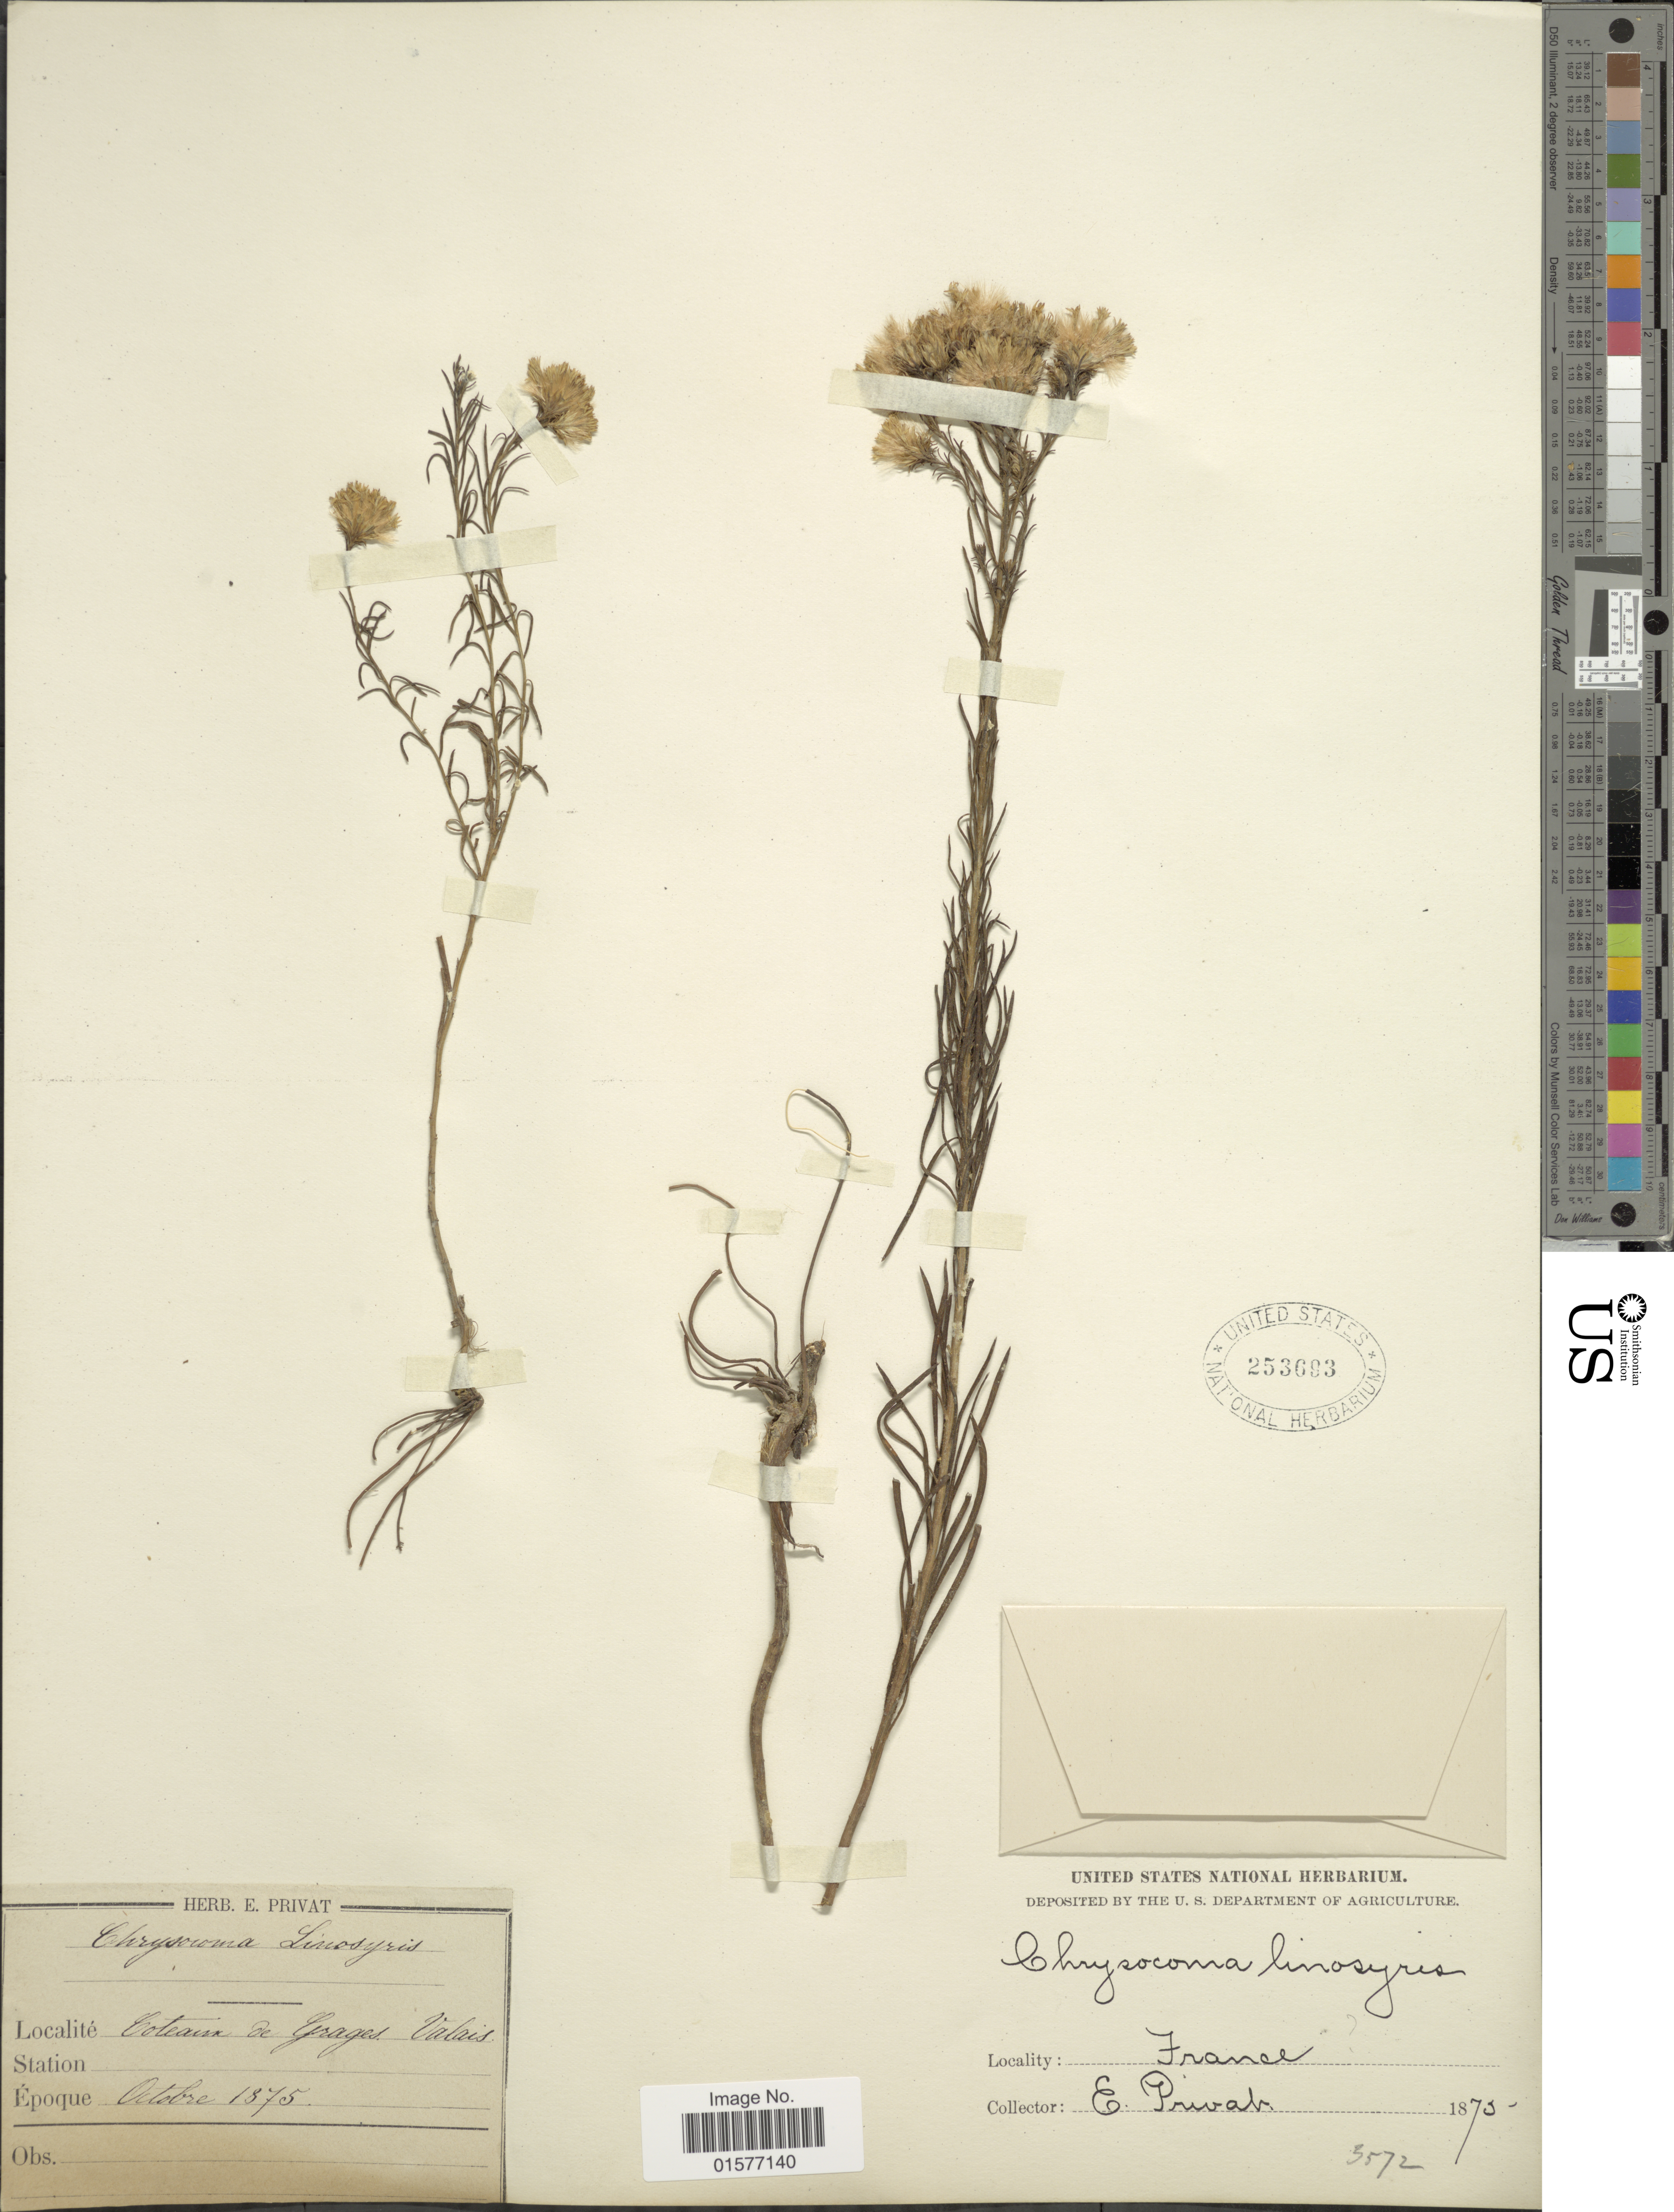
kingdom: Plantae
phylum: Tracheophyta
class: Magnoliopsida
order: Asterales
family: Asteraceae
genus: Linosyris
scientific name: Linosyris vulgaris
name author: Cass. ex Less.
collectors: E. Privat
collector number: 3572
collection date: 1875-10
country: France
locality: Coteau de Grages, Valais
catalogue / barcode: US 253693